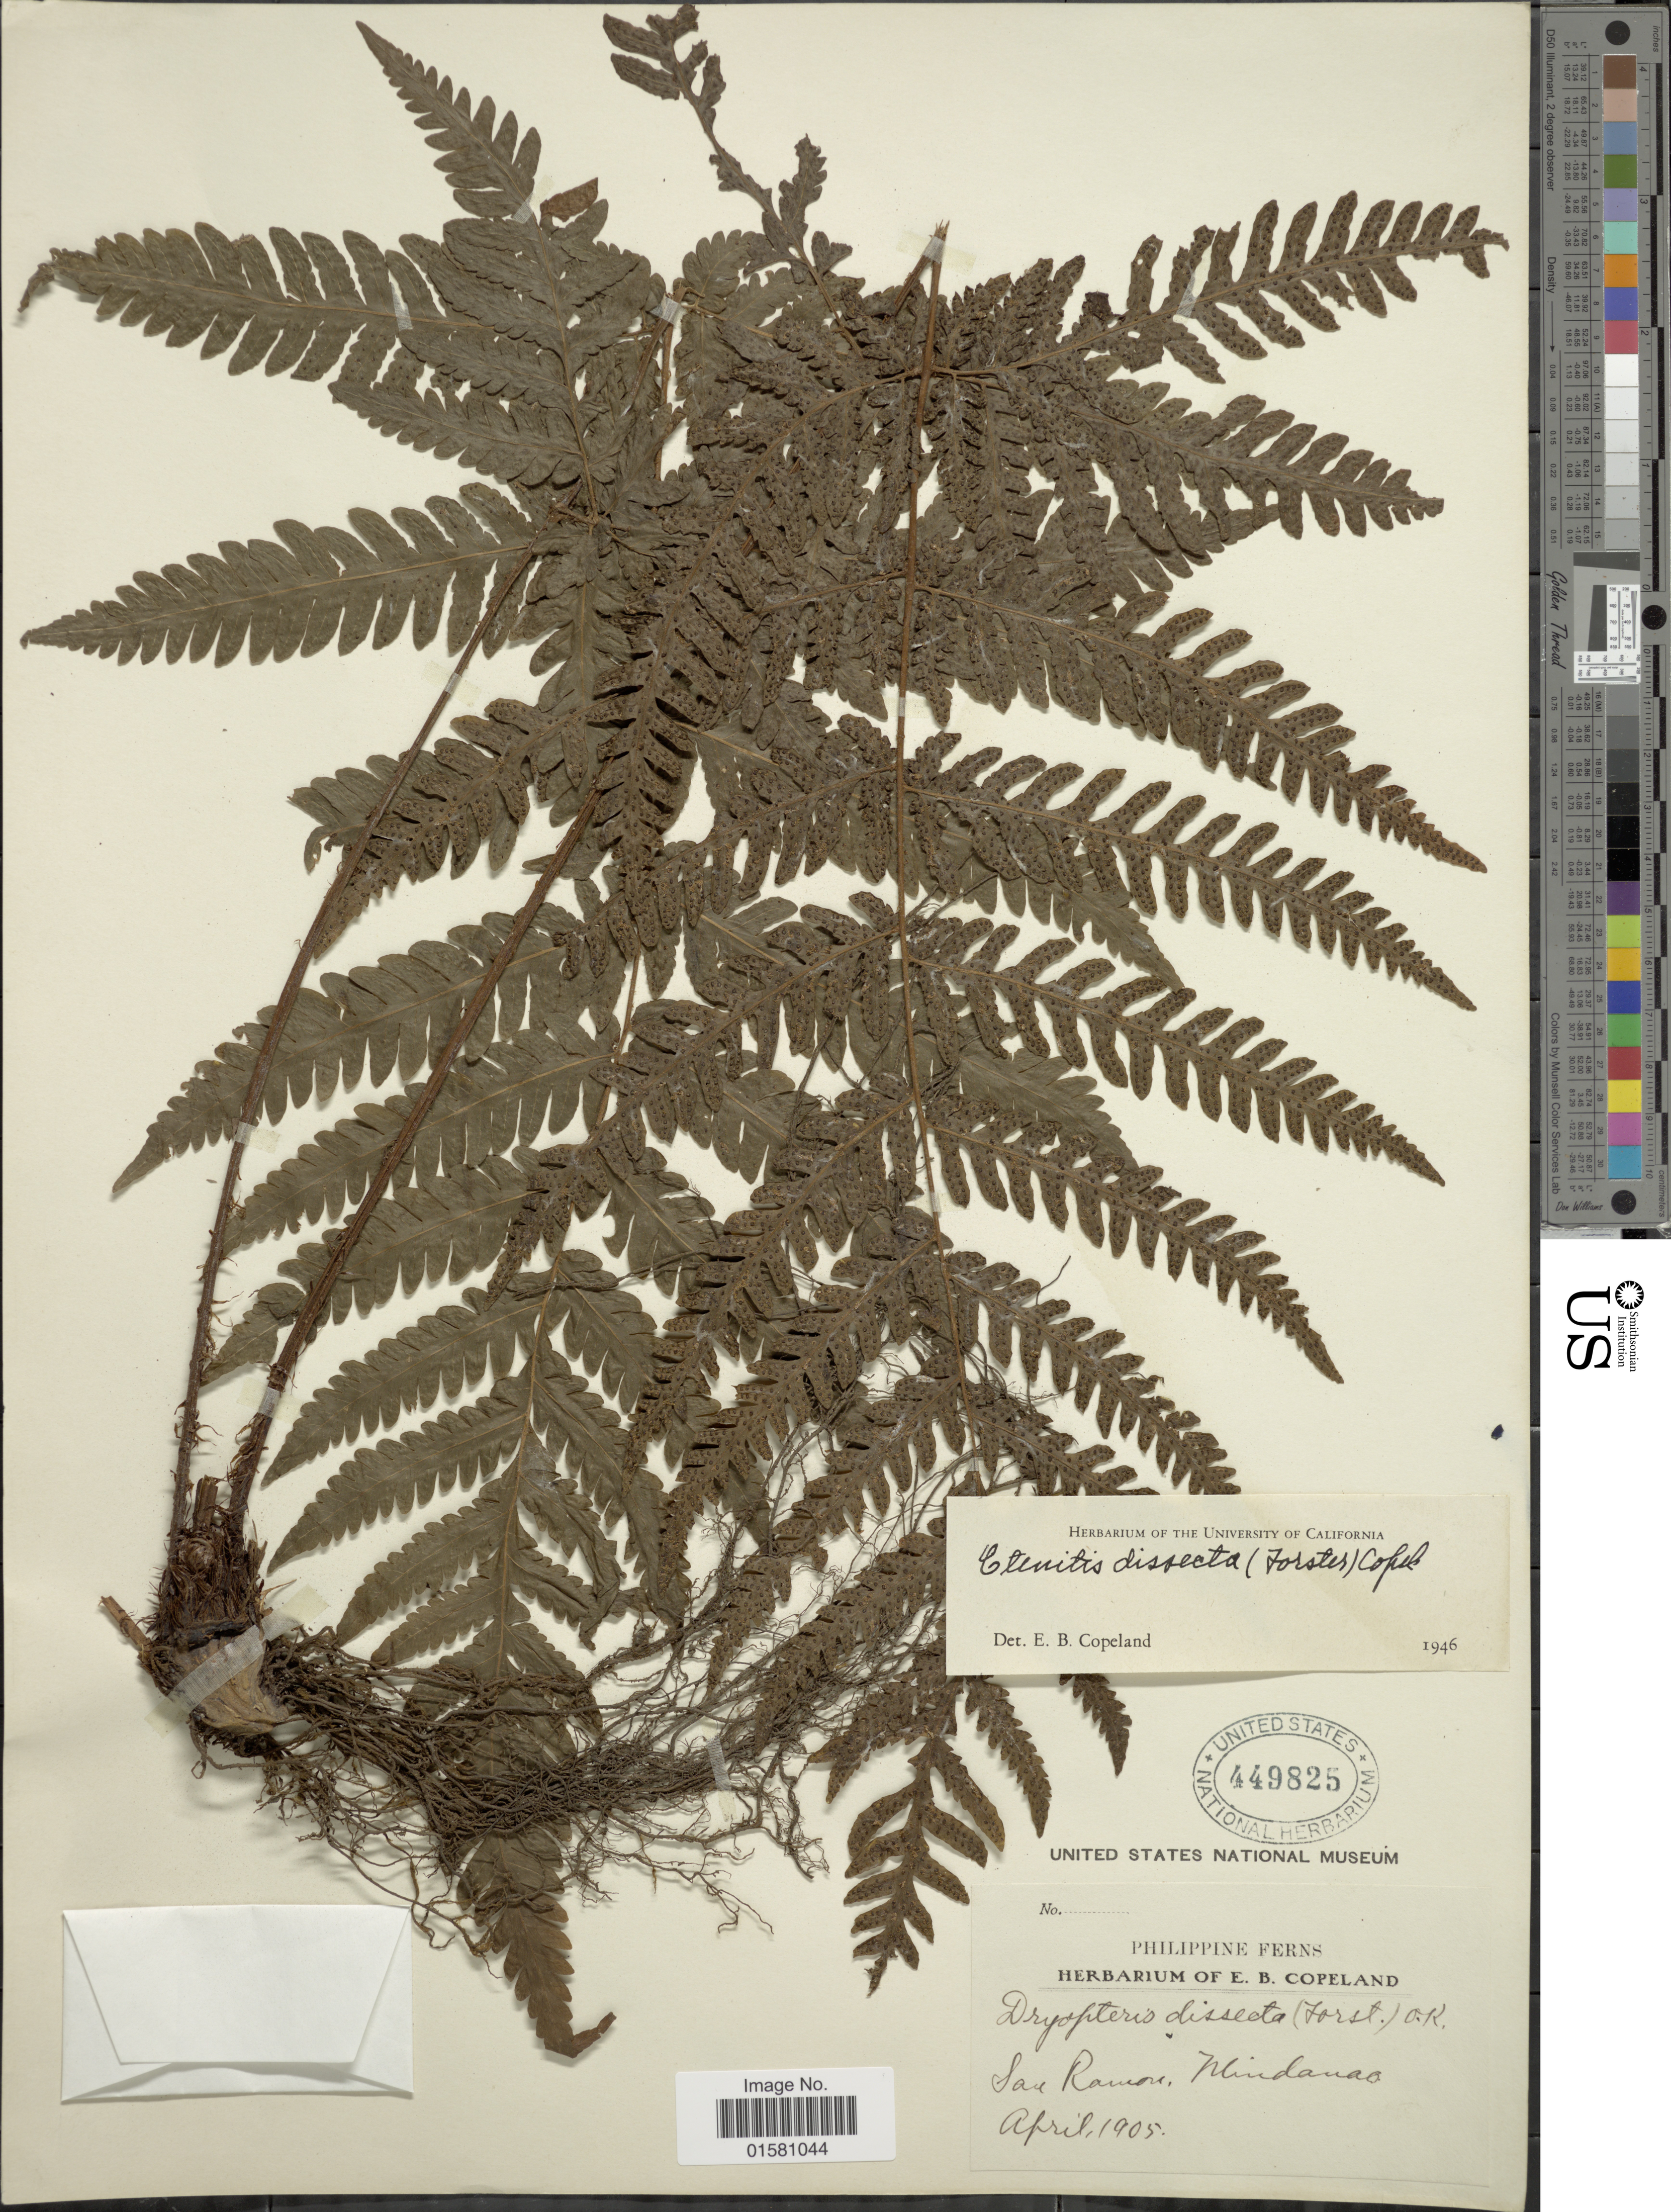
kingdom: Plantae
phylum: Tracheophyta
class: Polypodiopsida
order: Polypodiales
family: Tectariaceae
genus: Tectaria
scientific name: Tectaria dissecta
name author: (G. Forst.) Lellinger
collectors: E. B. Copeland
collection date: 1905-04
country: Philippines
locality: San Ramon, Mindanao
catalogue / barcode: US 449825